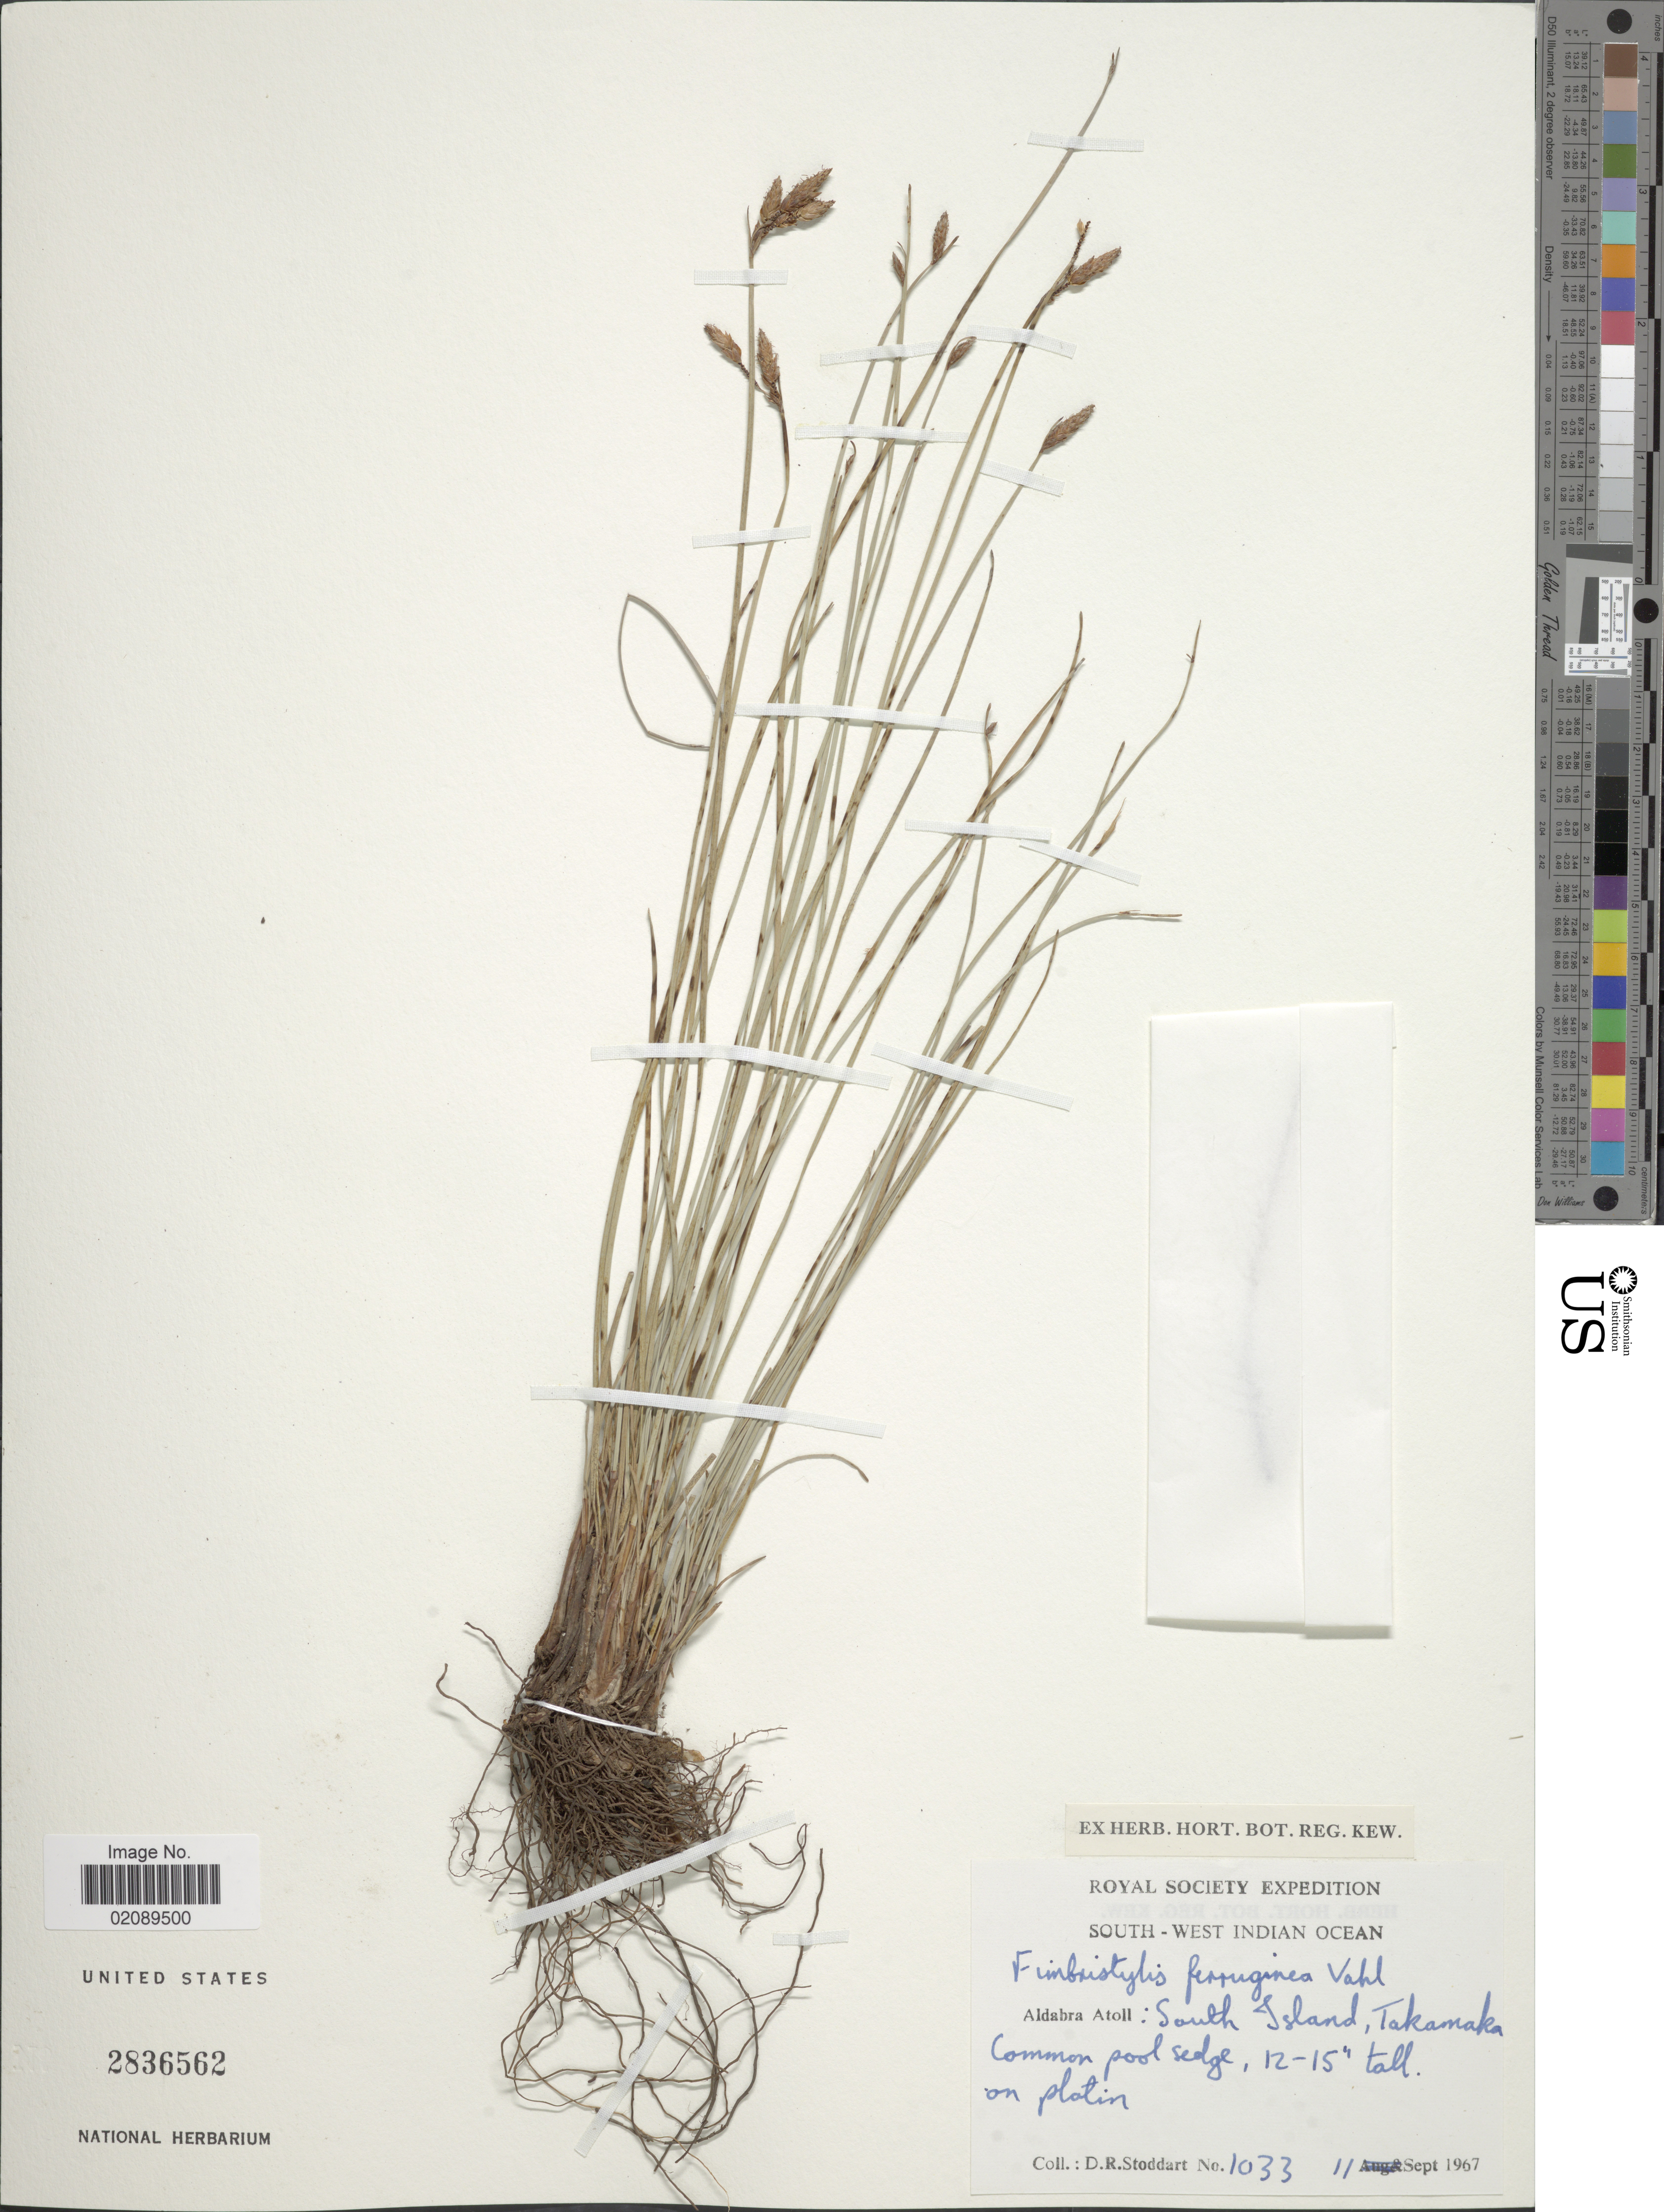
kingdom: Plantae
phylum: Tracheophyta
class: Liliopsida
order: Poales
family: Cyperaceae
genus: Fimbristylis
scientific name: Fimbristylis ferruginea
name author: (L.) Vahl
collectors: D. R. Stoddart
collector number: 1033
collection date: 1967-09-11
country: Seychelles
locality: Royal Society, South-west Indian Ocean, Aldabra Atoll: South Island, Takamaka common pool sedge, on platin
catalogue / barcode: US 2836562